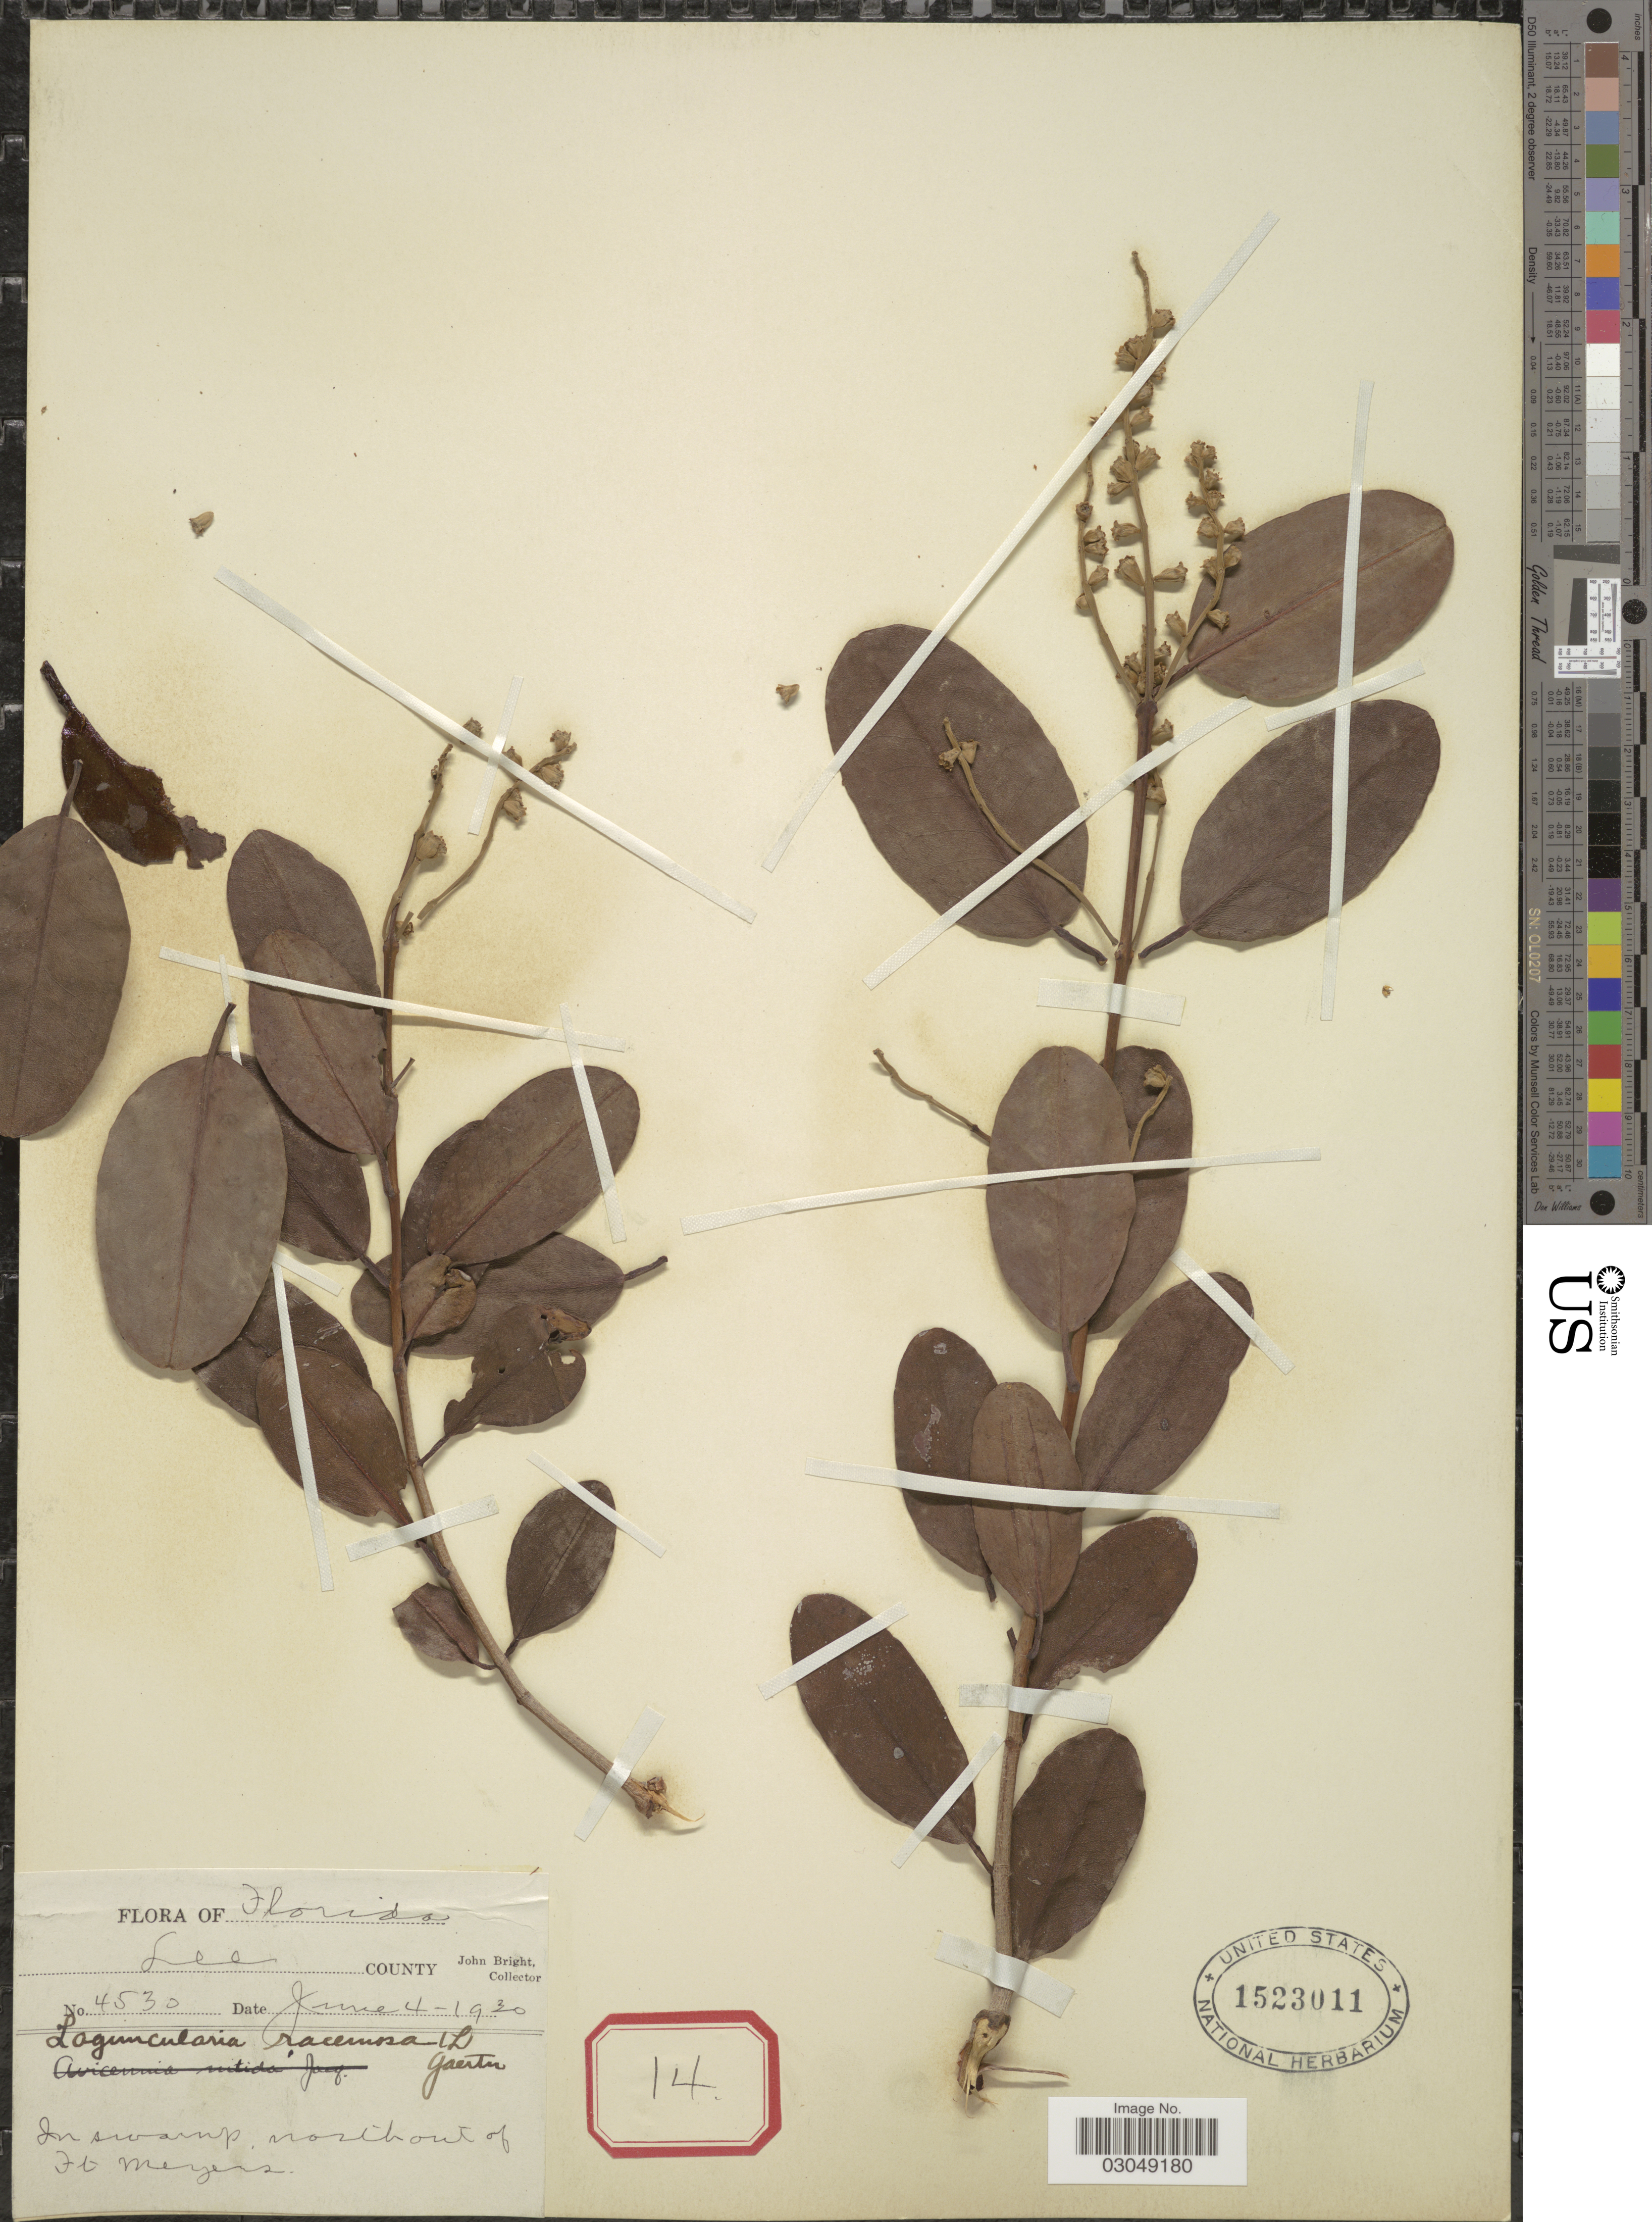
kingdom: Plantae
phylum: Tracheophyta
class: Magnoliopsida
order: Myrtales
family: Combretaceae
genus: Laguncularia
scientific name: Laguncularia racemosa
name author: (L.) C.F. Gaertn.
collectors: J. Bright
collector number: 4530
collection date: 1930-06-04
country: United States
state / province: Florida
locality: Lee County. In swamp, north out of Ft. Meyers.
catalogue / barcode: US 1523011